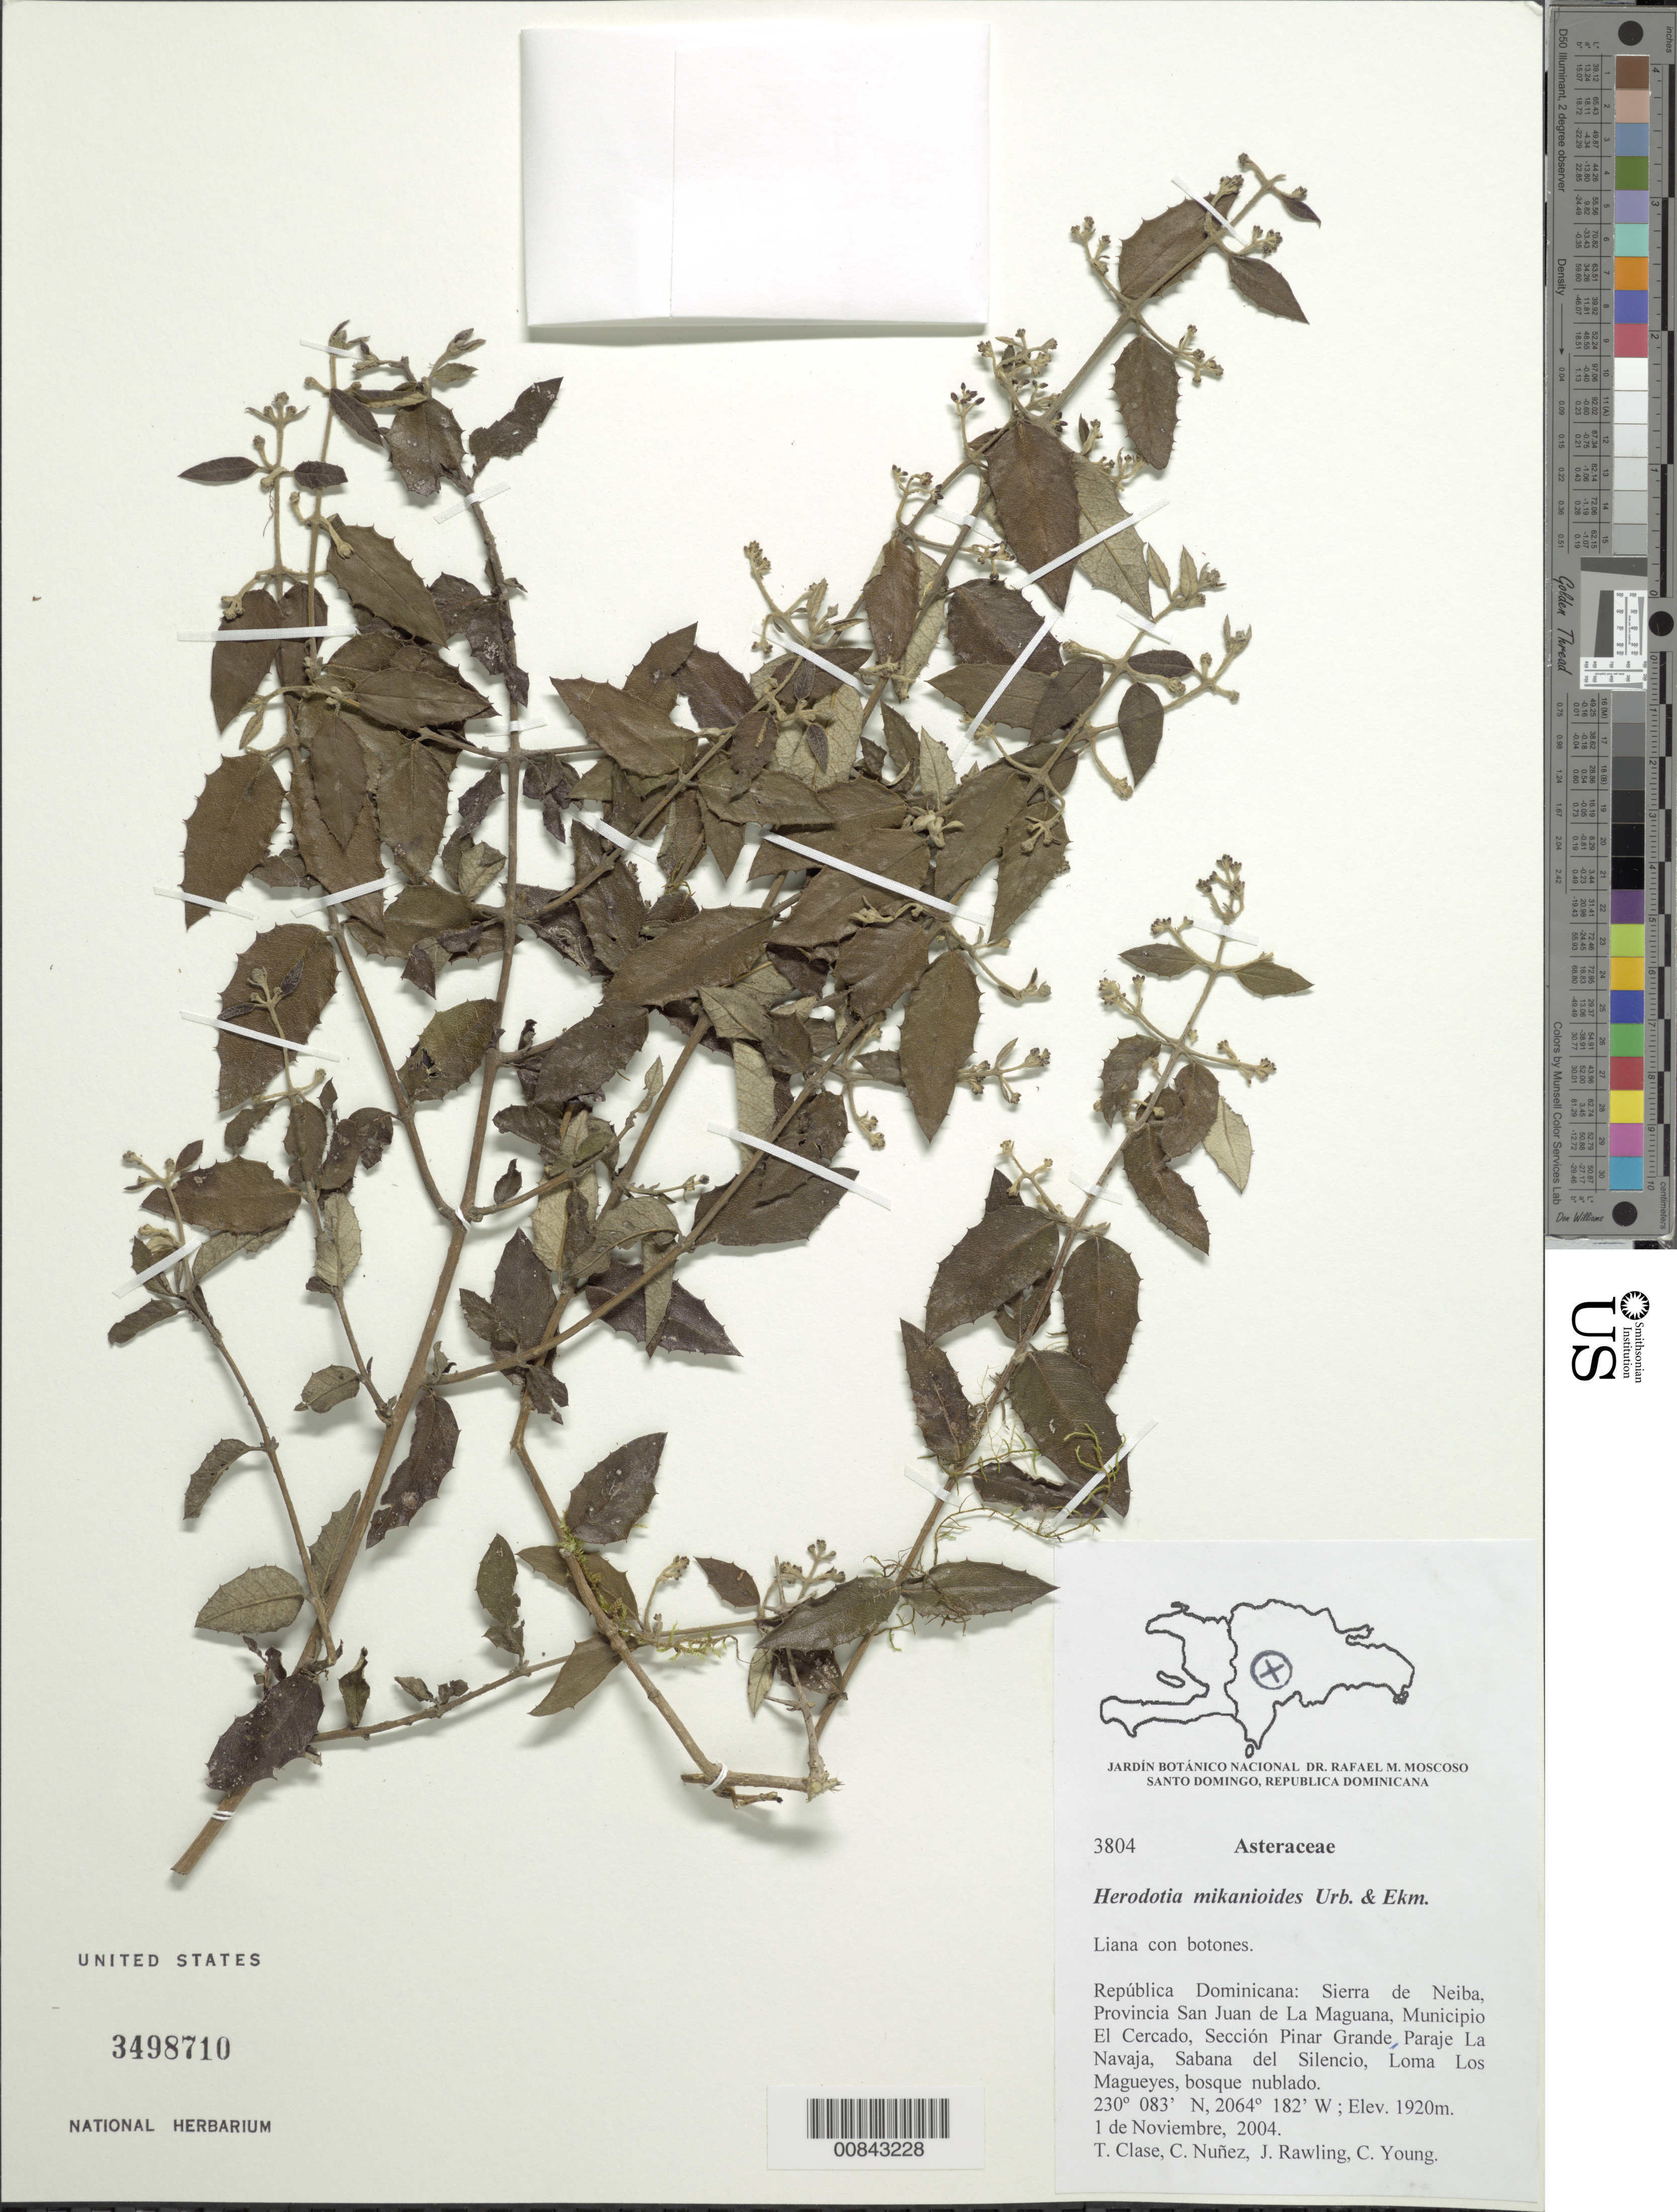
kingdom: Plantae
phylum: Tracheophyta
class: Magnoliopsida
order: Asterales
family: Asteraceae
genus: Ekmaniopappus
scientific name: Ekmaniopappus mikanioides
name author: (Urb. & Ekman) Borhidi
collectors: T. Clase, C. Nunez, J. Rawling & C. Young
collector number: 3804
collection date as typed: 01 Nov 2004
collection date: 2004-11-01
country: Dominican Republic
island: Hispaniola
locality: Sierra de Neiba, Prov. San Juan de La Maguana, Mun. El Cercado, Sección Pinar Grande Paraje La Navaja, Sabana del Silencio, Loma Los Magueyes.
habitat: Bosque nublado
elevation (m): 1920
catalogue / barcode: US 3498710